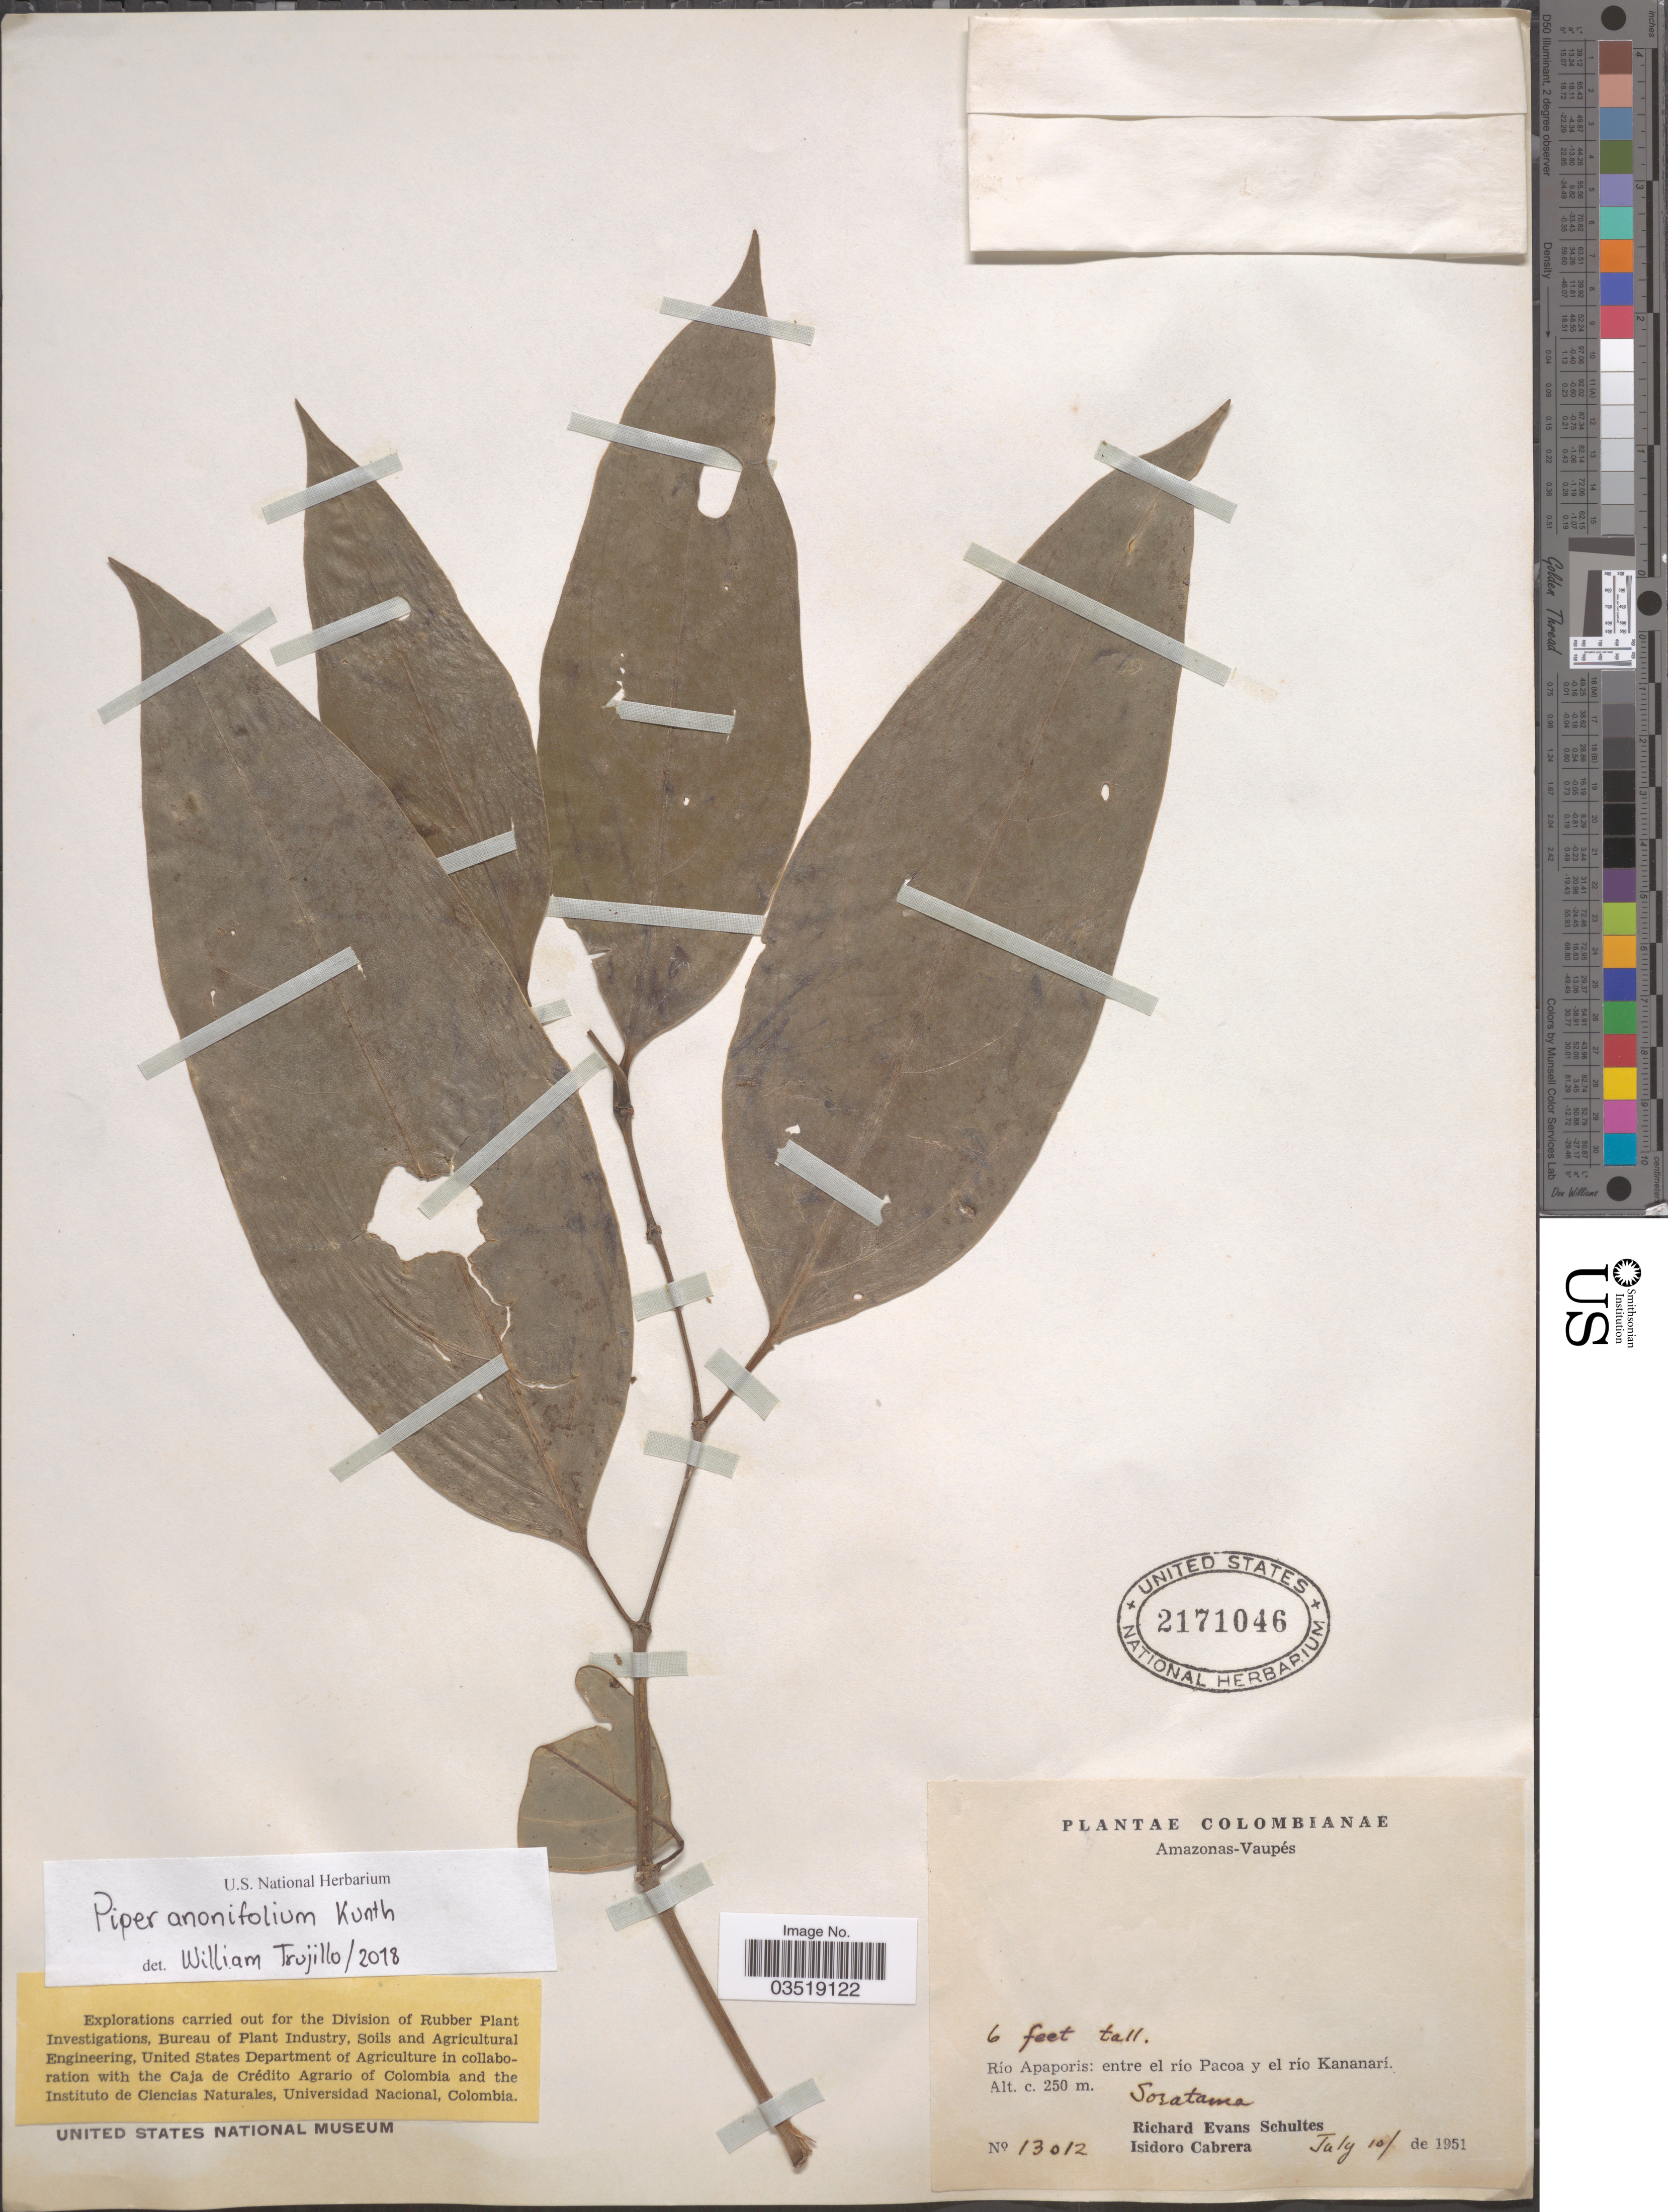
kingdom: Plantae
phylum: Tracheophyta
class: Magnoliopsida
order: Piperales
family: Piperaceae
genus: Piper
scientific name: Piper anonifolium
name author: (Kunth) C. DC.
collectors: R. E. Schultes & I. Cabrera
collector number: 13012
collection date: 1951-07-10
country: Colombia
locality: Amazonas-Vaupés. Río Apaporis: entre el río Pacoa y el río Kananarí. Soratama.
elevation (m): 250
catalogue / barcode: US 2171046